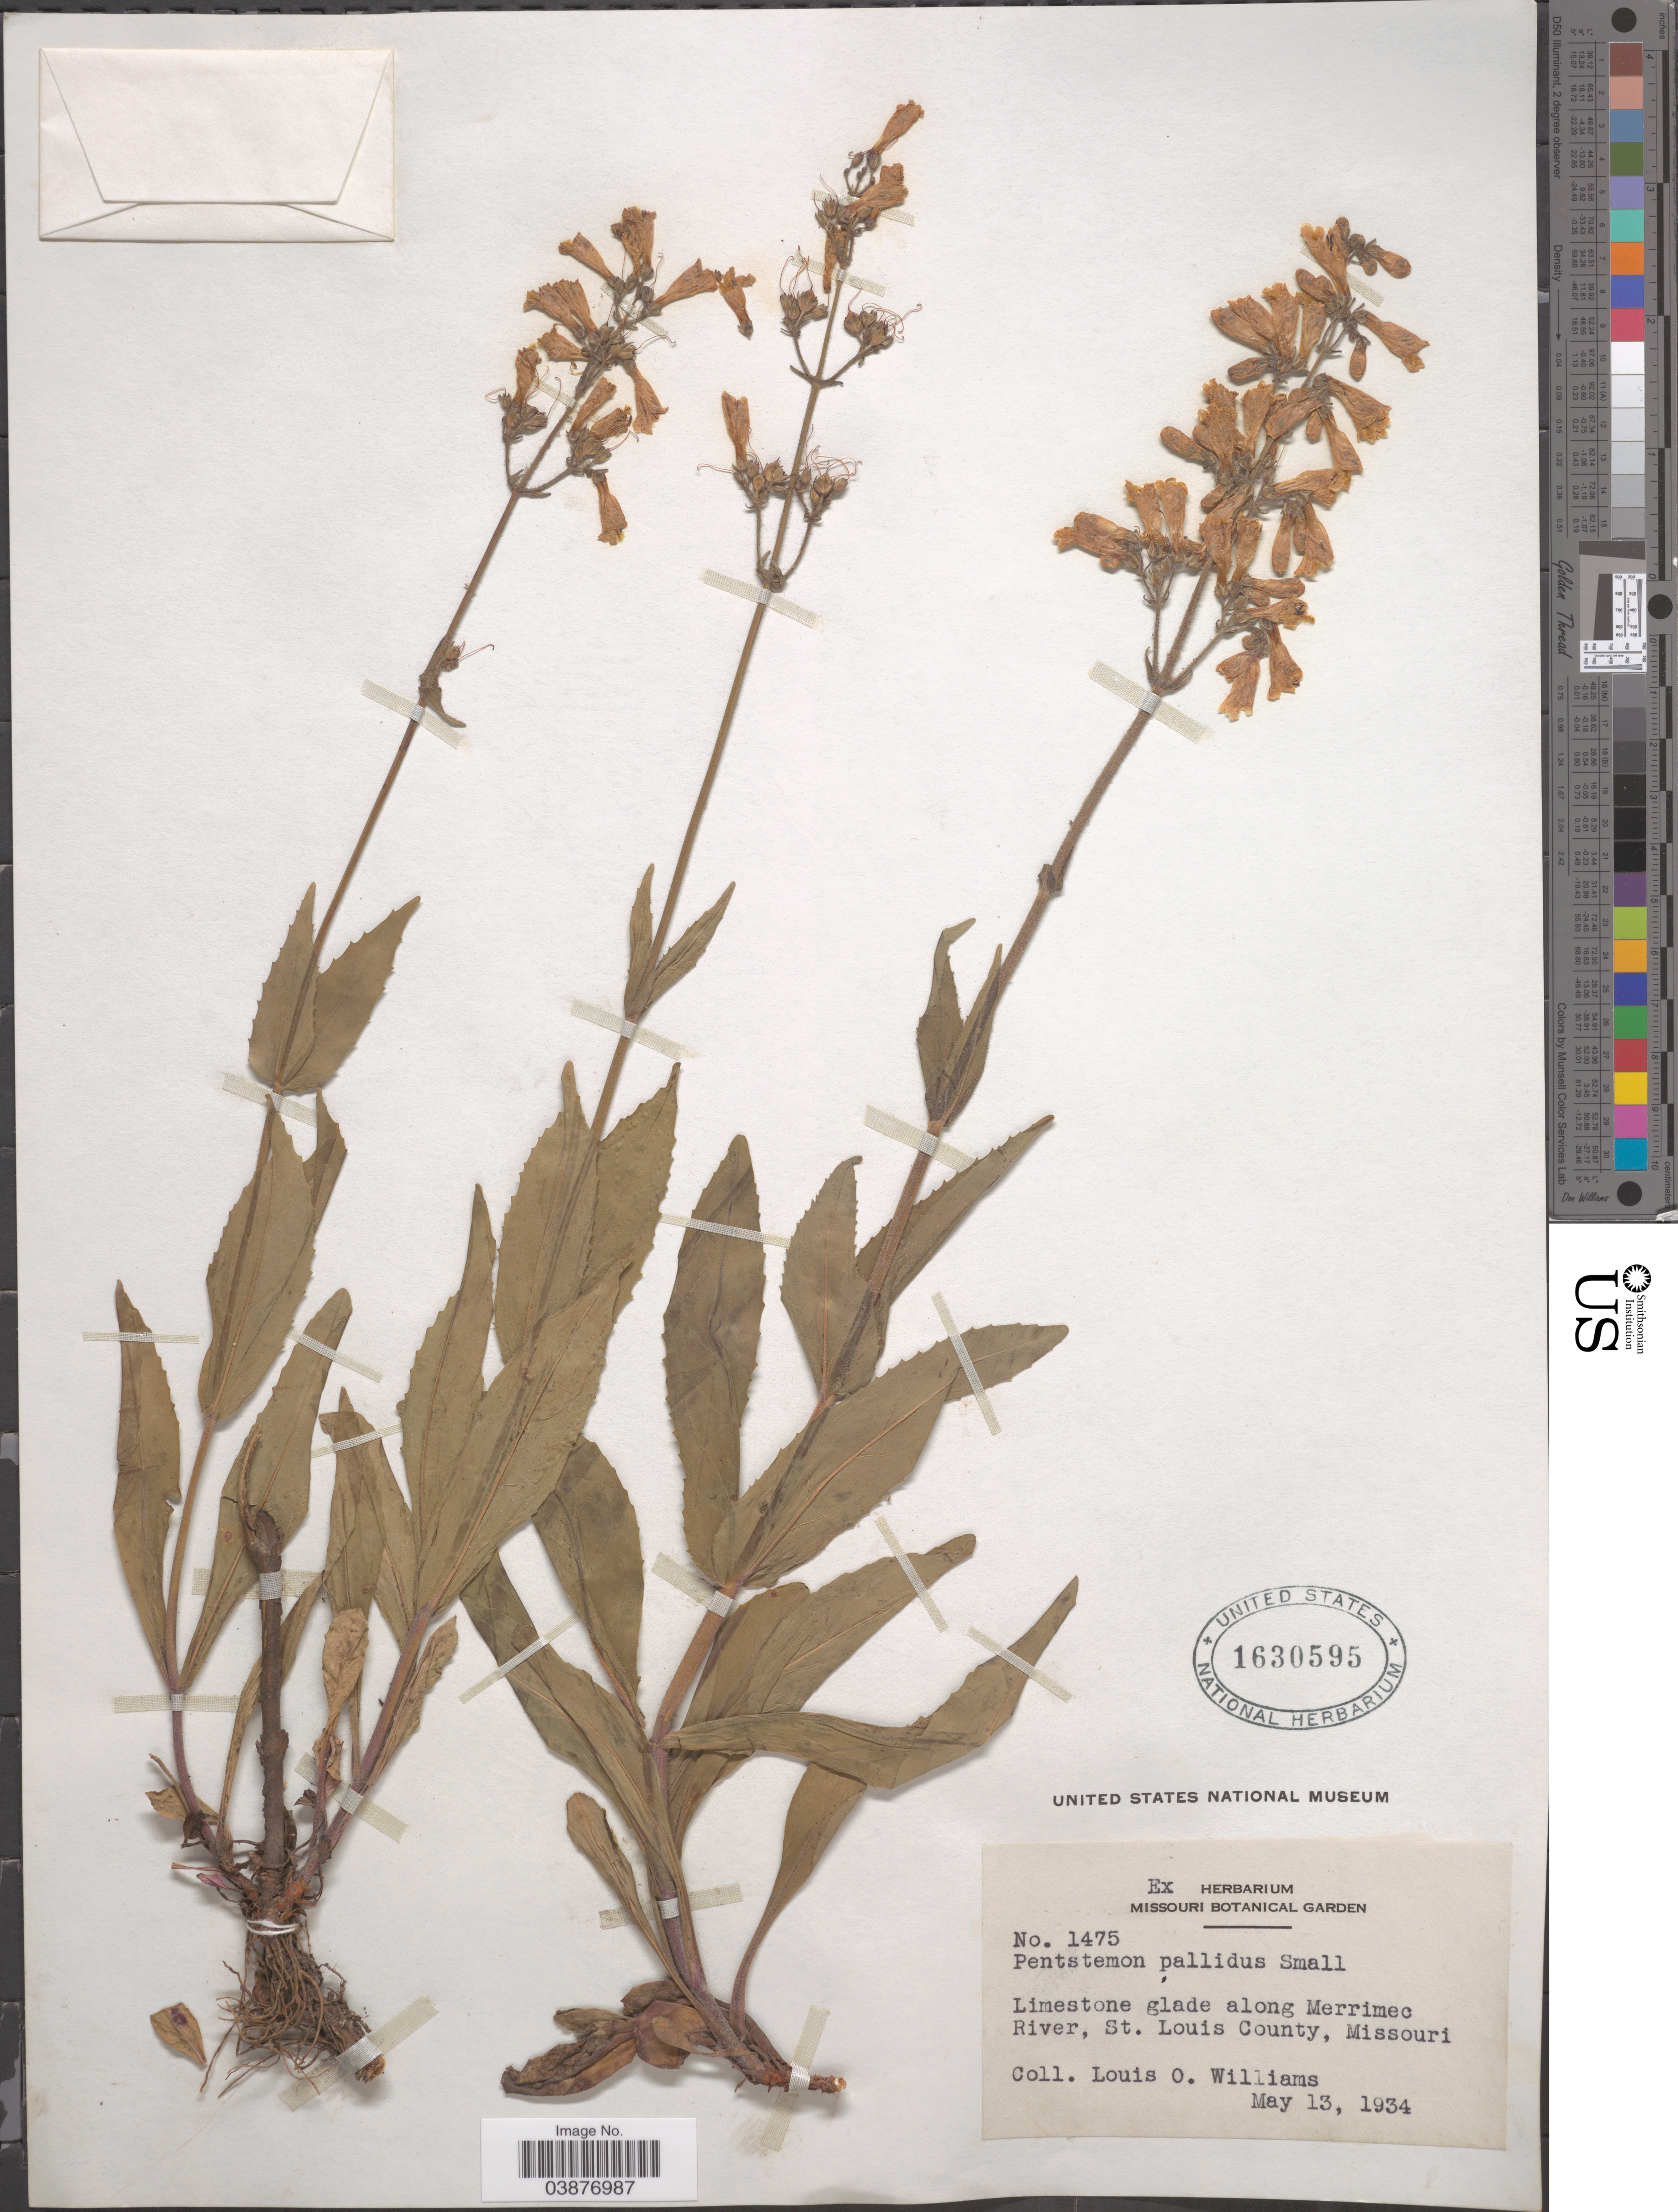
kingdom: Plantae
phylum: Tracheophyta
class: Magnoliopsida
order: Lamiales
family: Plantaginaceae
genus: Penstemon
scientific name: Penstemon pallidus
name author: Small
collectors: L. O. Williams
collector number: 1475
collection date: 1934-05-13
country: United States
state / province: Missouri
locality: Limestone glade along Merrimec River, St. Louis County.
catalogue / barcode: US 1630595